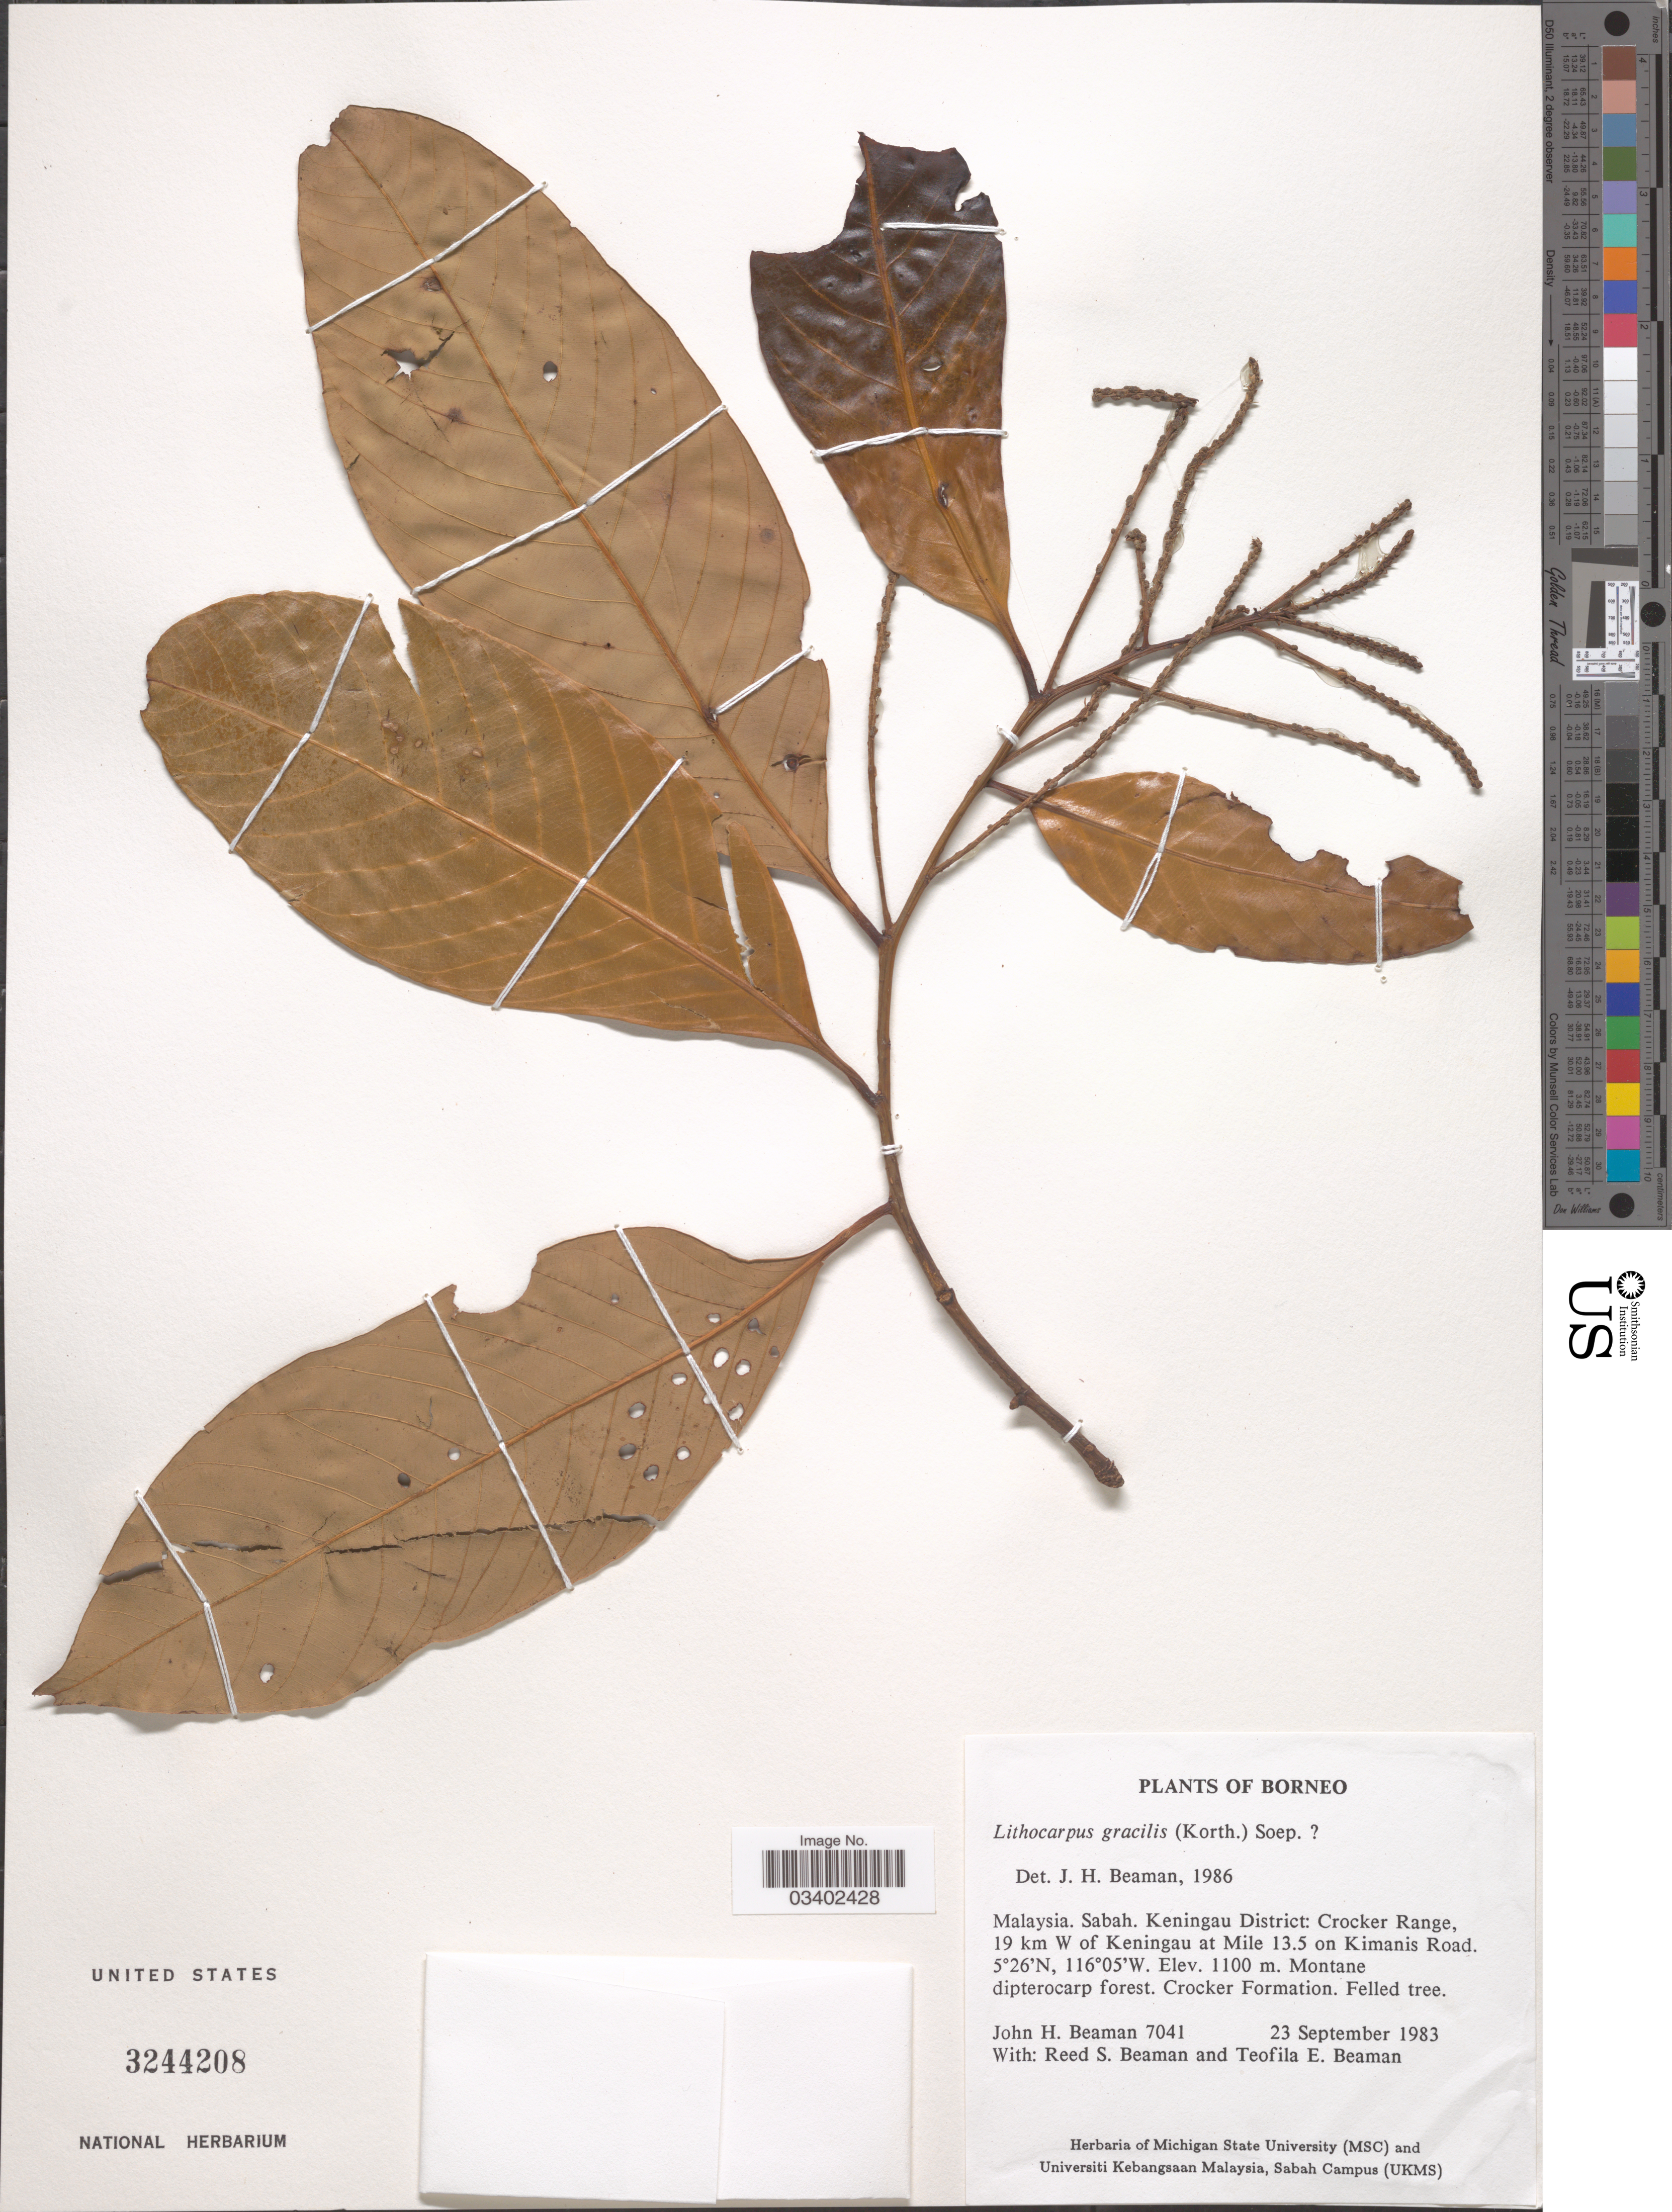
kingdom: Plantae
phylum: Tracheophyta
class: Magnoliopsida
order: Fagales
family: Fagaceae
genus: Lithocarpus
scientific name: Lithocarpus gracilis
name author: (Korth.) Soepadmo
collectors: J. H. Beaman, R. S. Beaman & T. E. Beaman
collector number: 7041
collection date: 1983-09-23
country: Malaysia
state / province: Sabah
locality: Borneo. Keningau District: Crocker Range, 19 km W of Keningau at Mile 13.5 on Kimanis Road. Crocker Formation.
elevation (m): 1100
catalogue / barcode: US 3244208